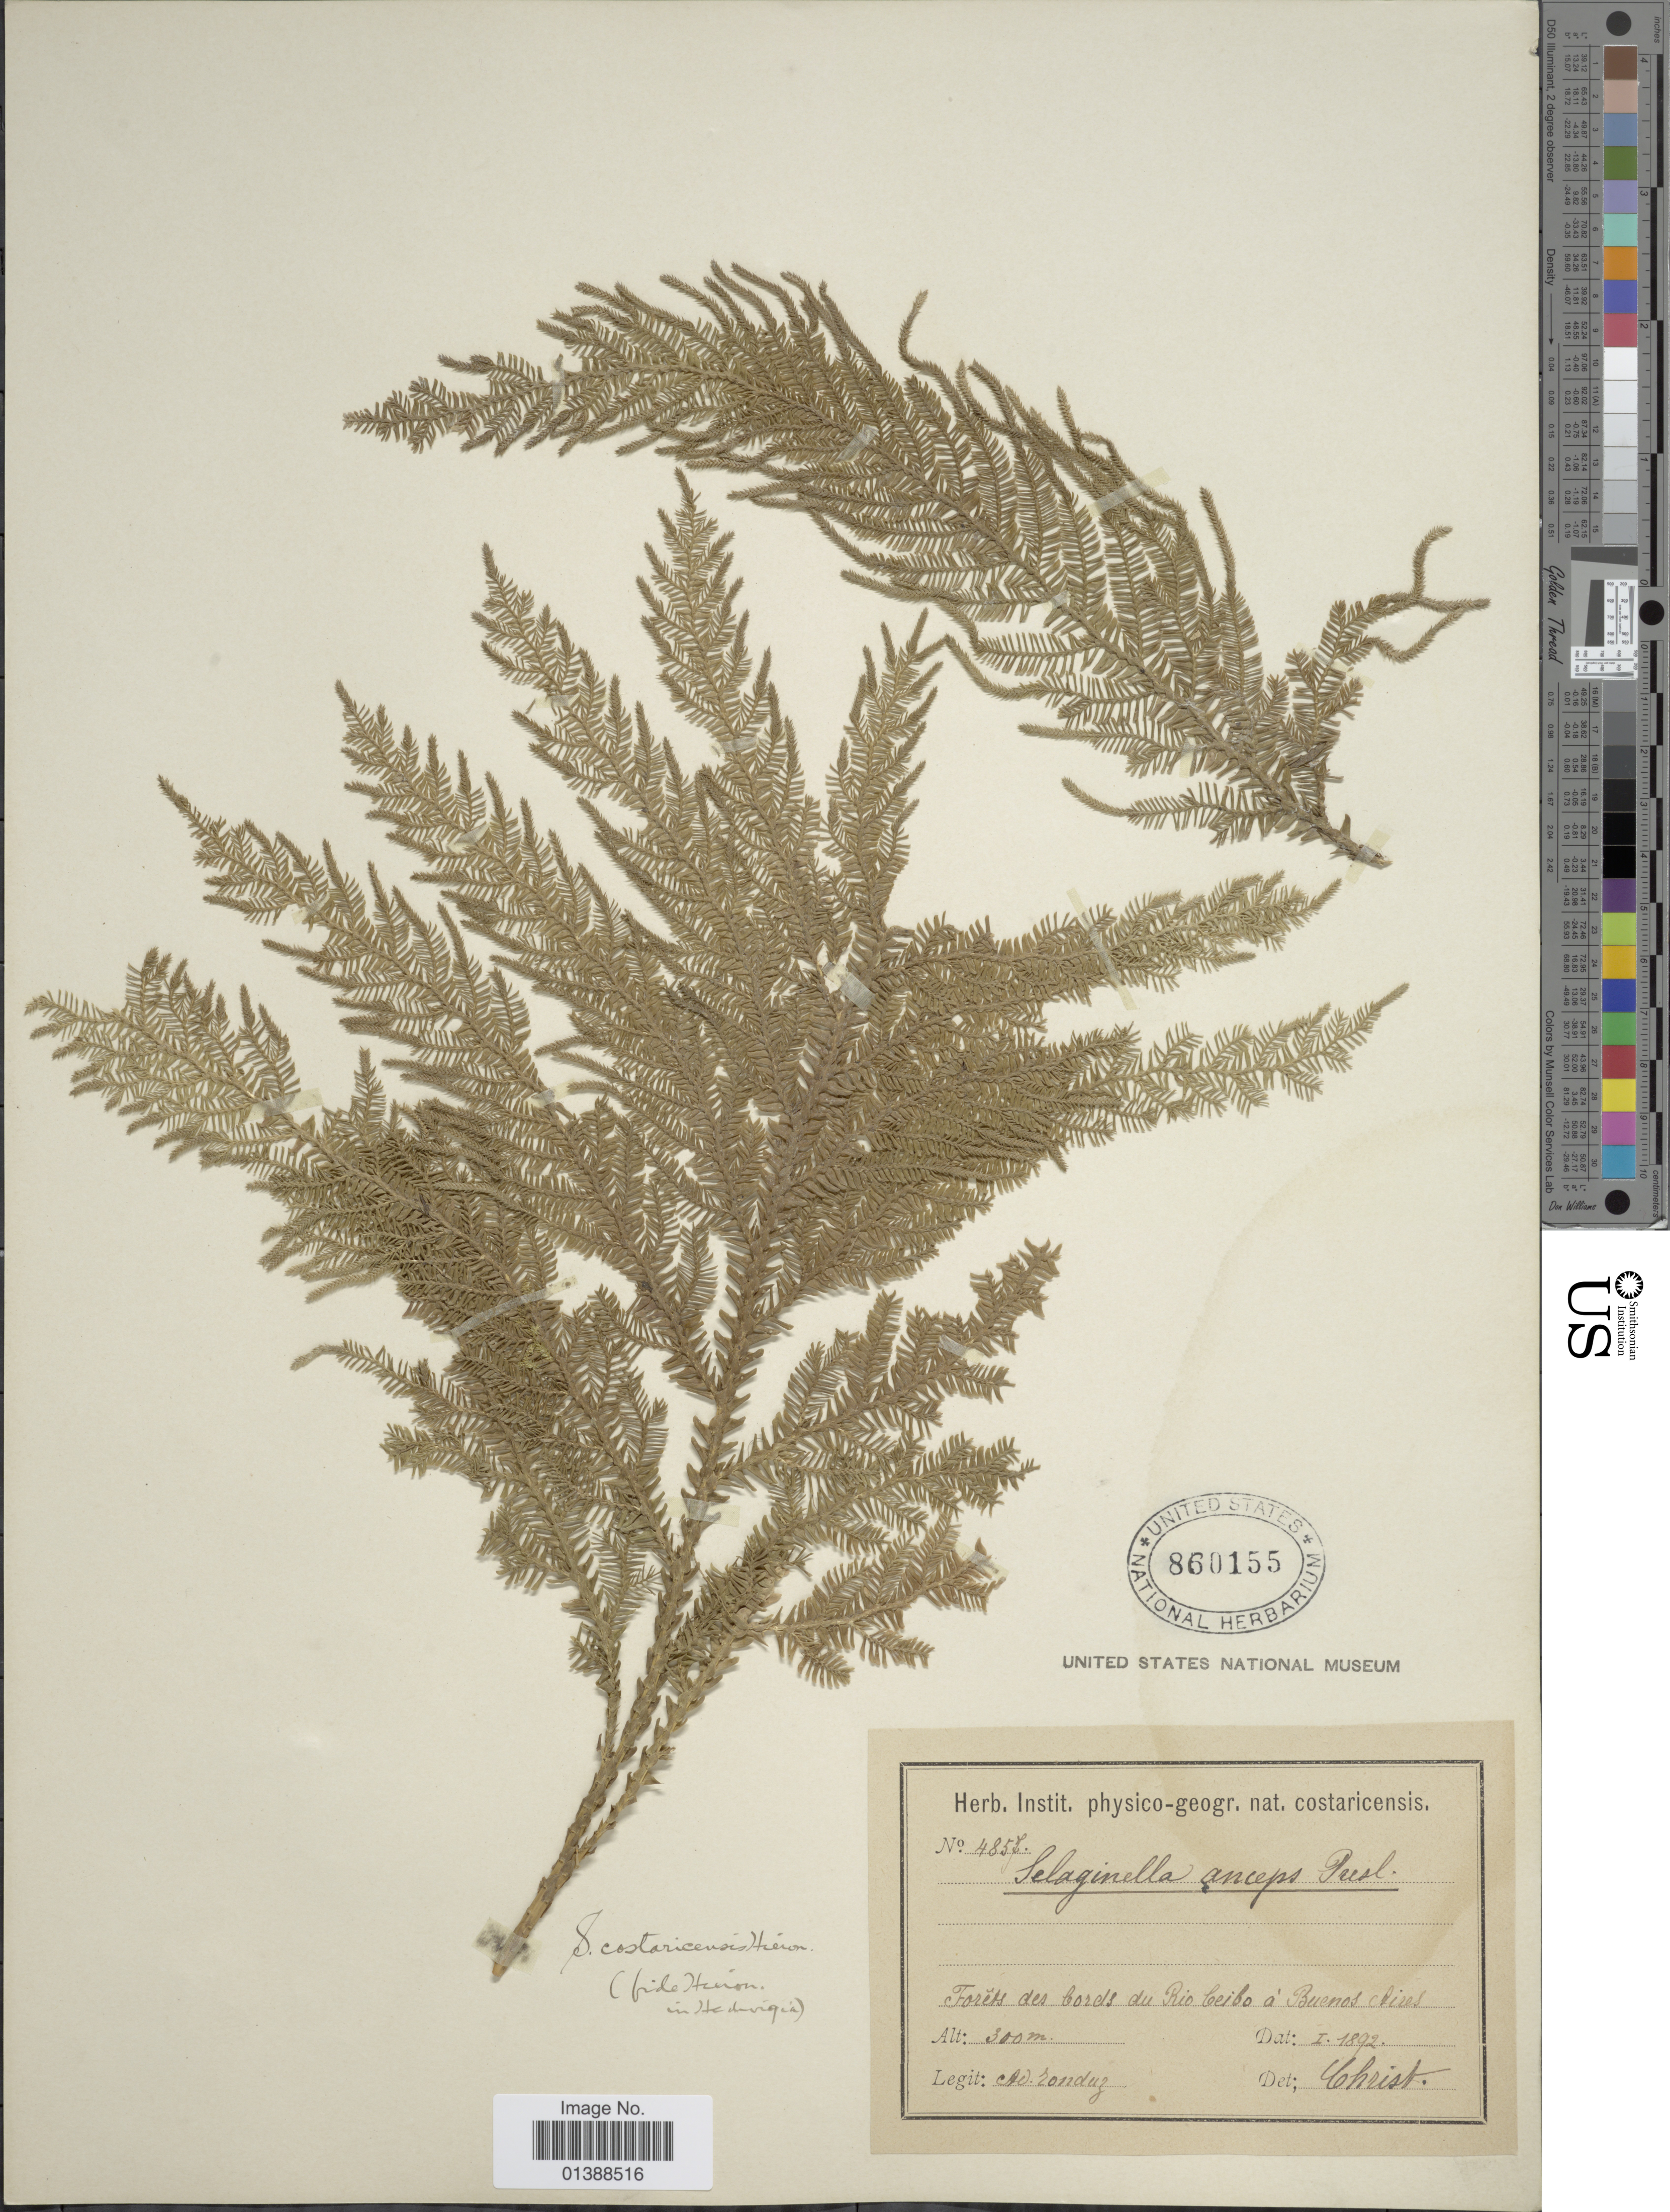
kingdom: Plantae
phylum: Tracheophyta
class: Lycopodiopsida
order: Selaginellales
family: Selaginellaceae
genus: Selaginella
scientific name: Selaginella oaxacana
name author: Spring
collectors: A. Tonduz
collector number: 4857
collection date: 1892-01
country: Costa Rica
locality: Forêts des bords du Rio Ceibo a Buenos Aires.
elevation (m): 300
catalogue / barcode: US 860155